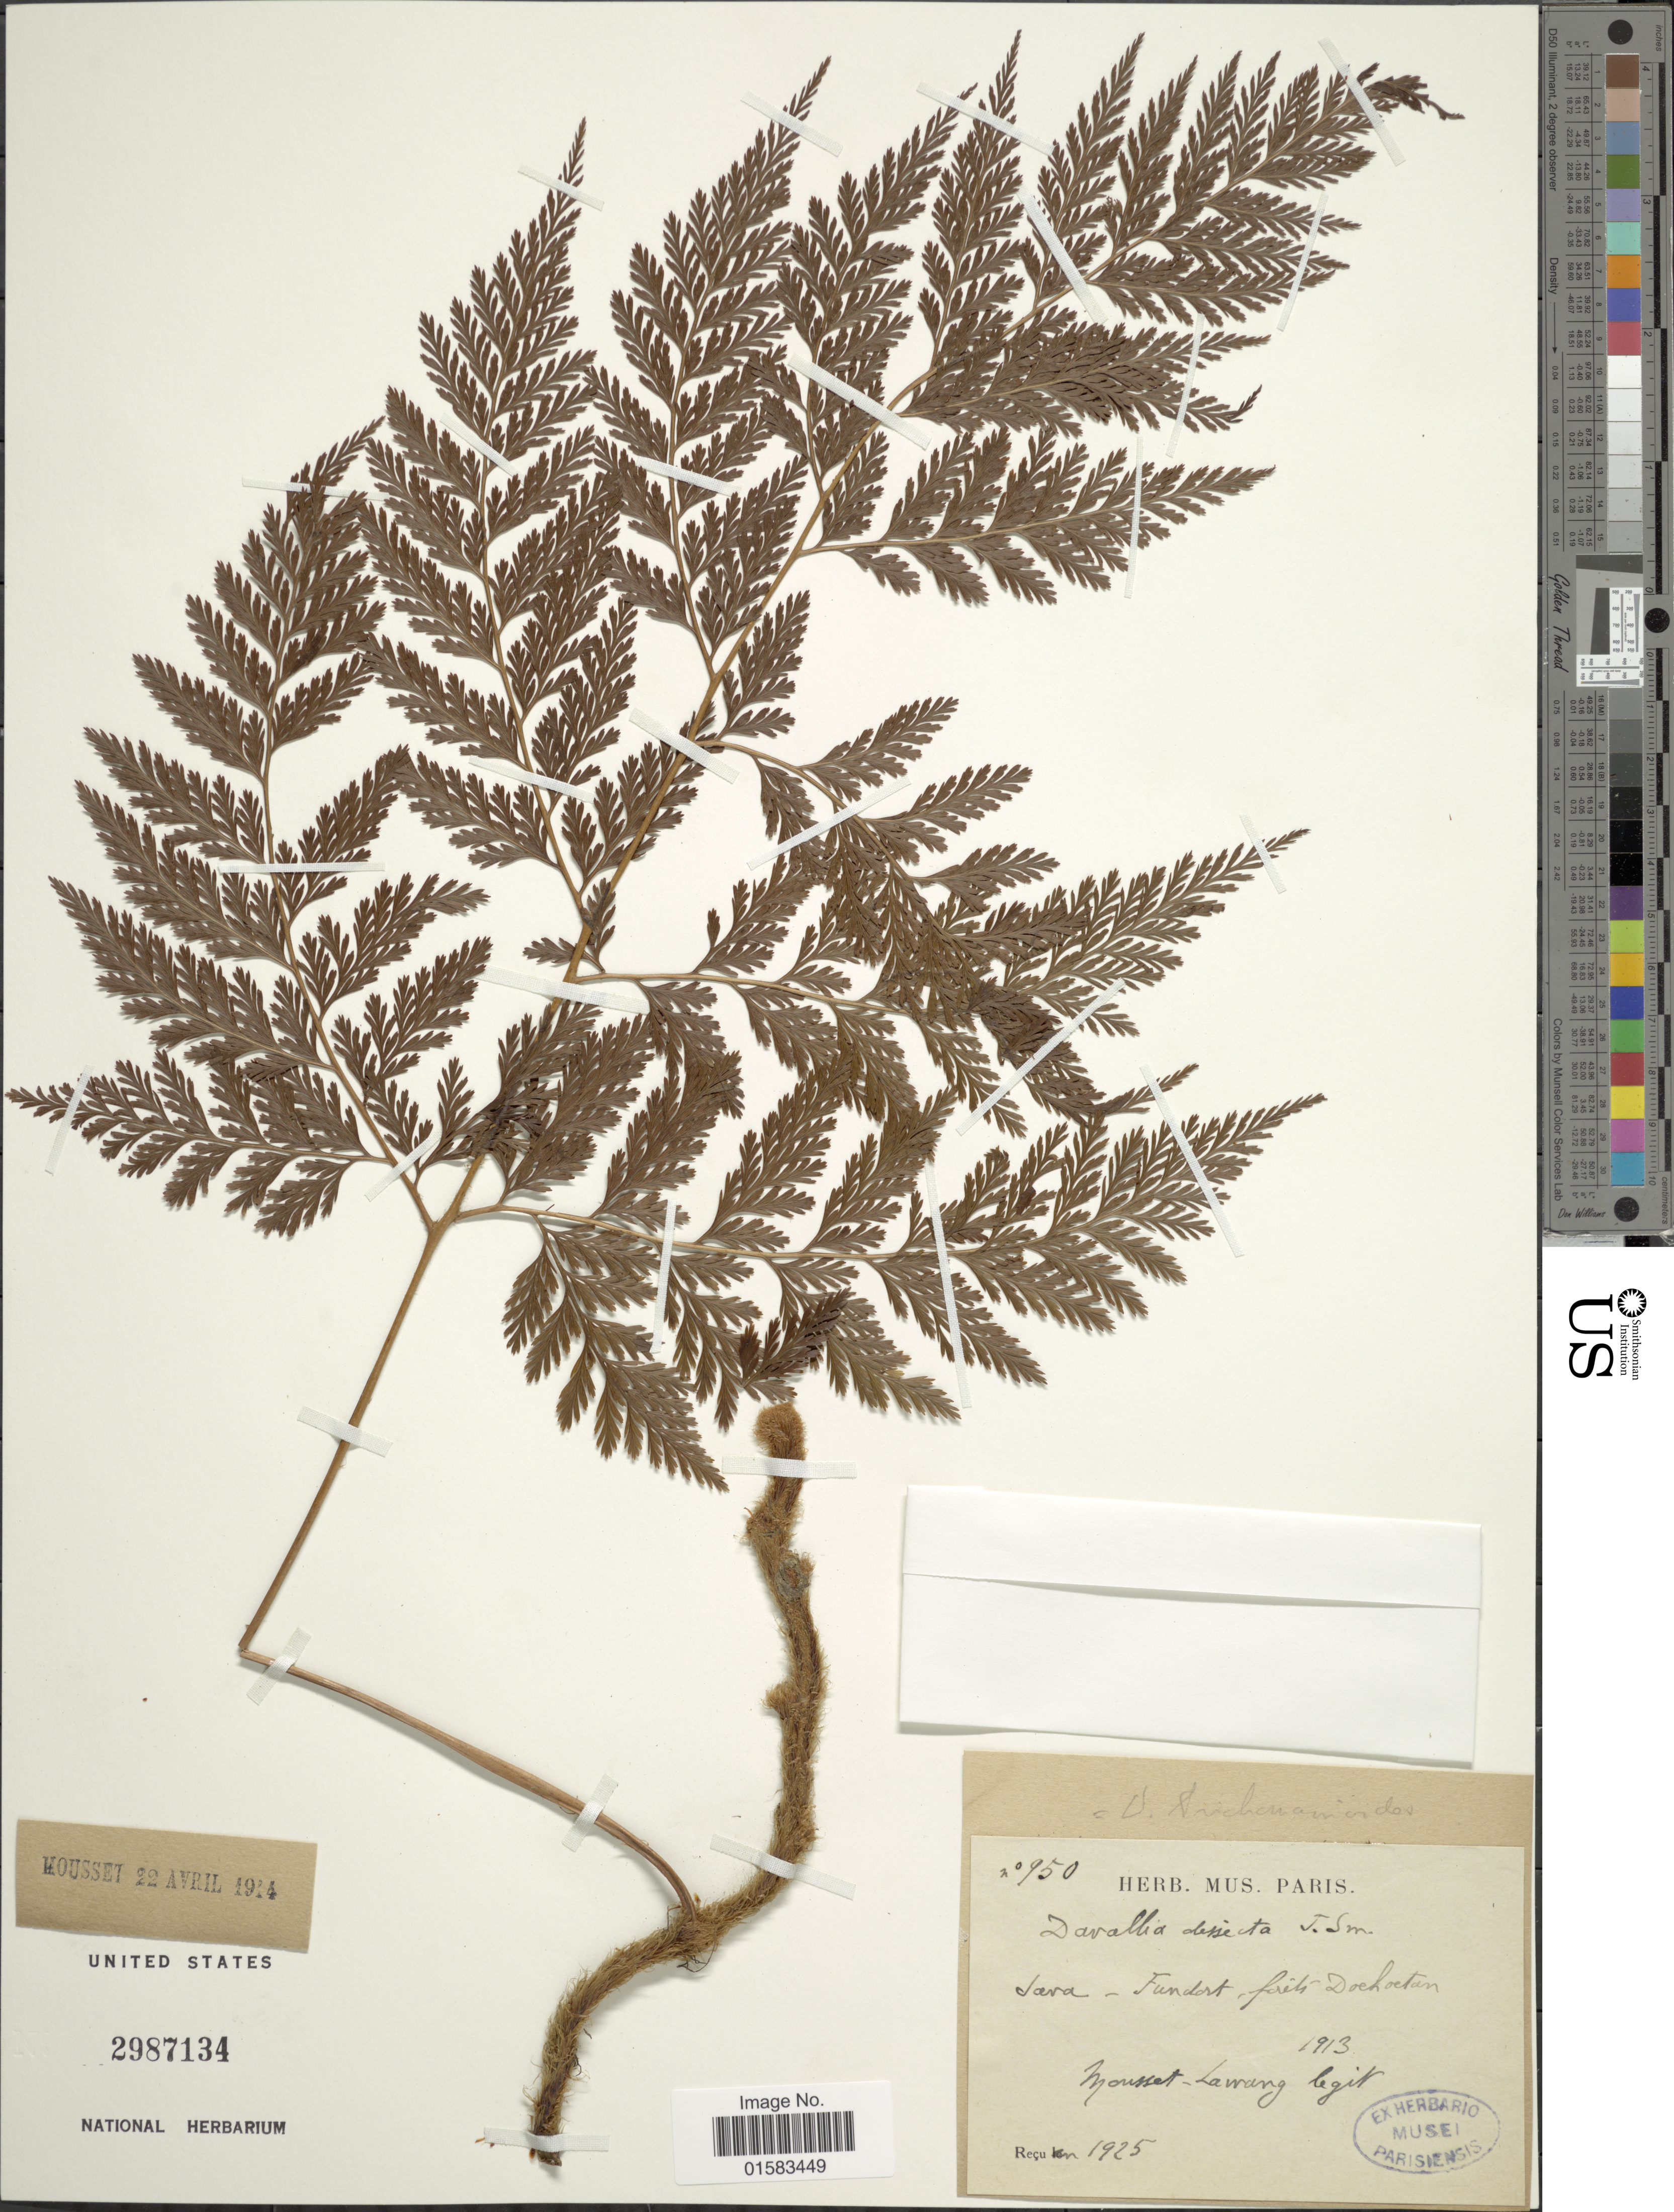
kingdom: Plantae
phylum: Tracheophyta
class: Polypodiopsida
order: Polypodiales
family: Davalliaceae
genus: Davallia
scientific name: Davallia trichomanoides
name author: Blume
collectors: Mousset, -- & Lawang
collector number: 950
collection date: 1913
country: Indonesia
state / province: Java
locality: Fundorst foret Doeloretan [interpreted]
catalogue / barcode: US 2987134